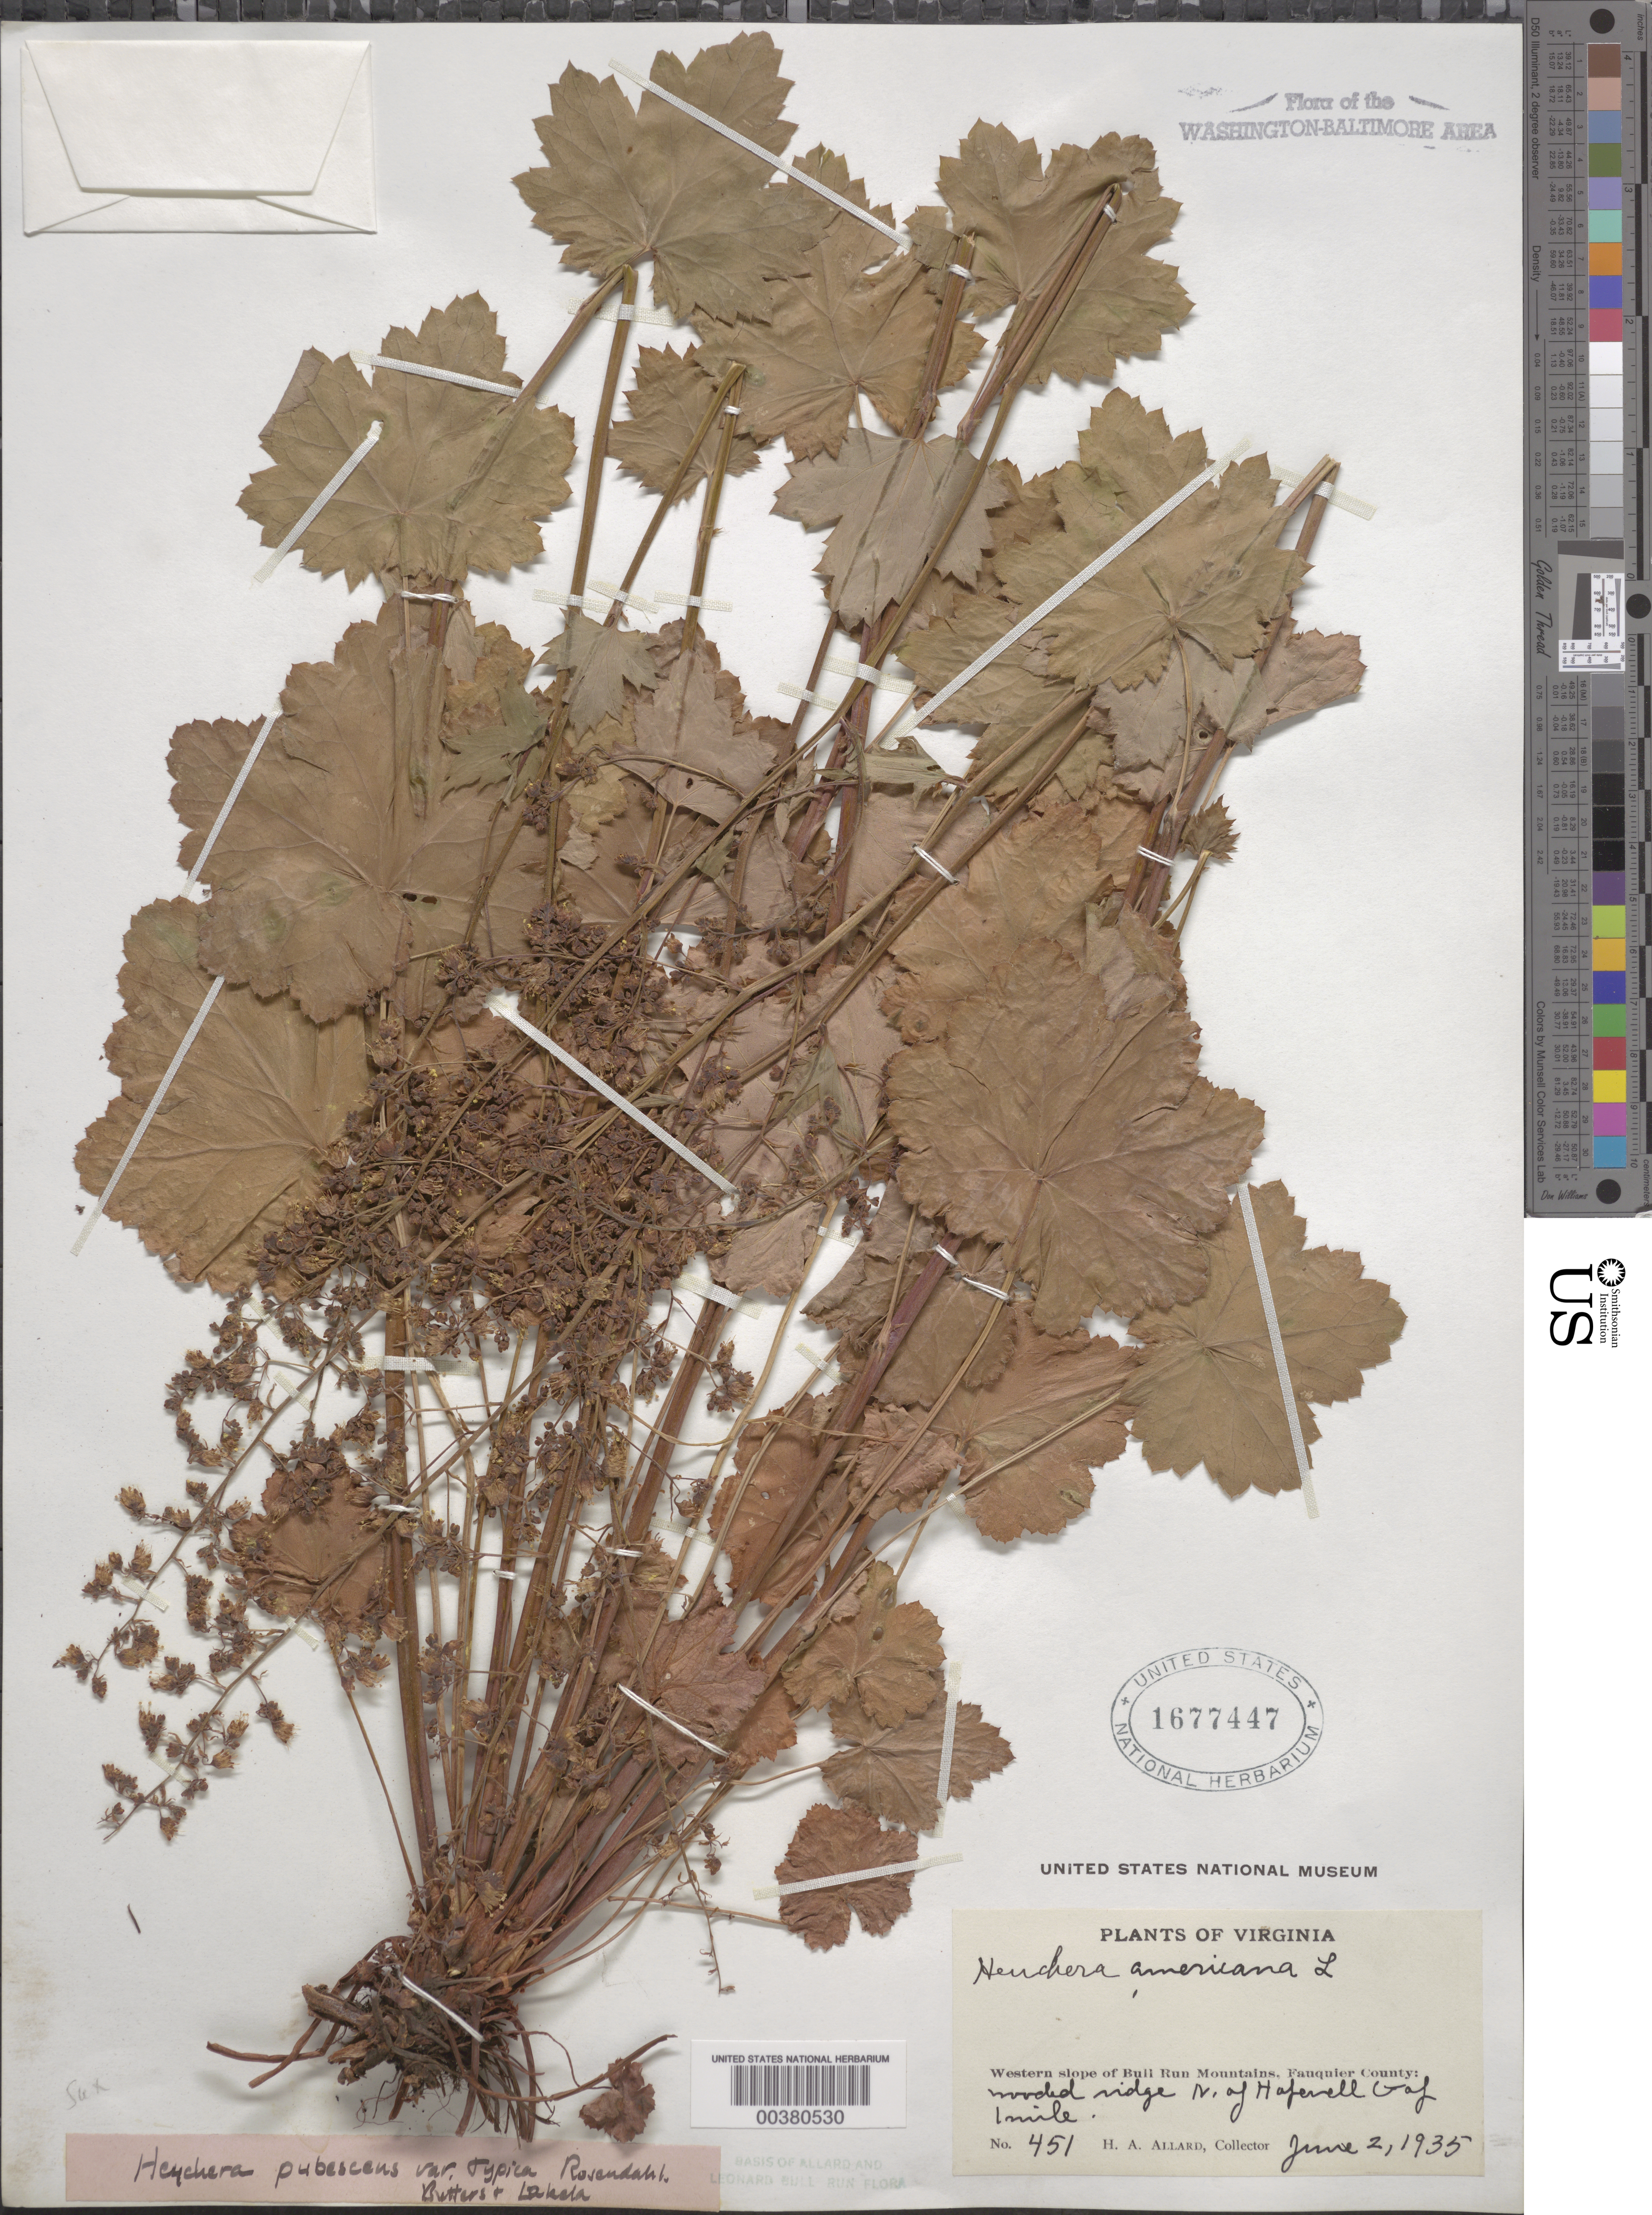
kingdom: Plantae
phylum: Tracheophyta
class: Magnoliopsida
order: Saxifragales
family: Saxifragaceae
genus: Heuchera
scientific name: Heuchera pubescens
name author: Pursh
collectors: H. A. Allard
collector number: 451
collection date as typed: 02 Jun 1935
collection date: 1935-06-02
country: United States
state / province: Virginia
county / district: Fauquier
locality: North of Hopewell Gap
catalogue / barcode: US 1677447